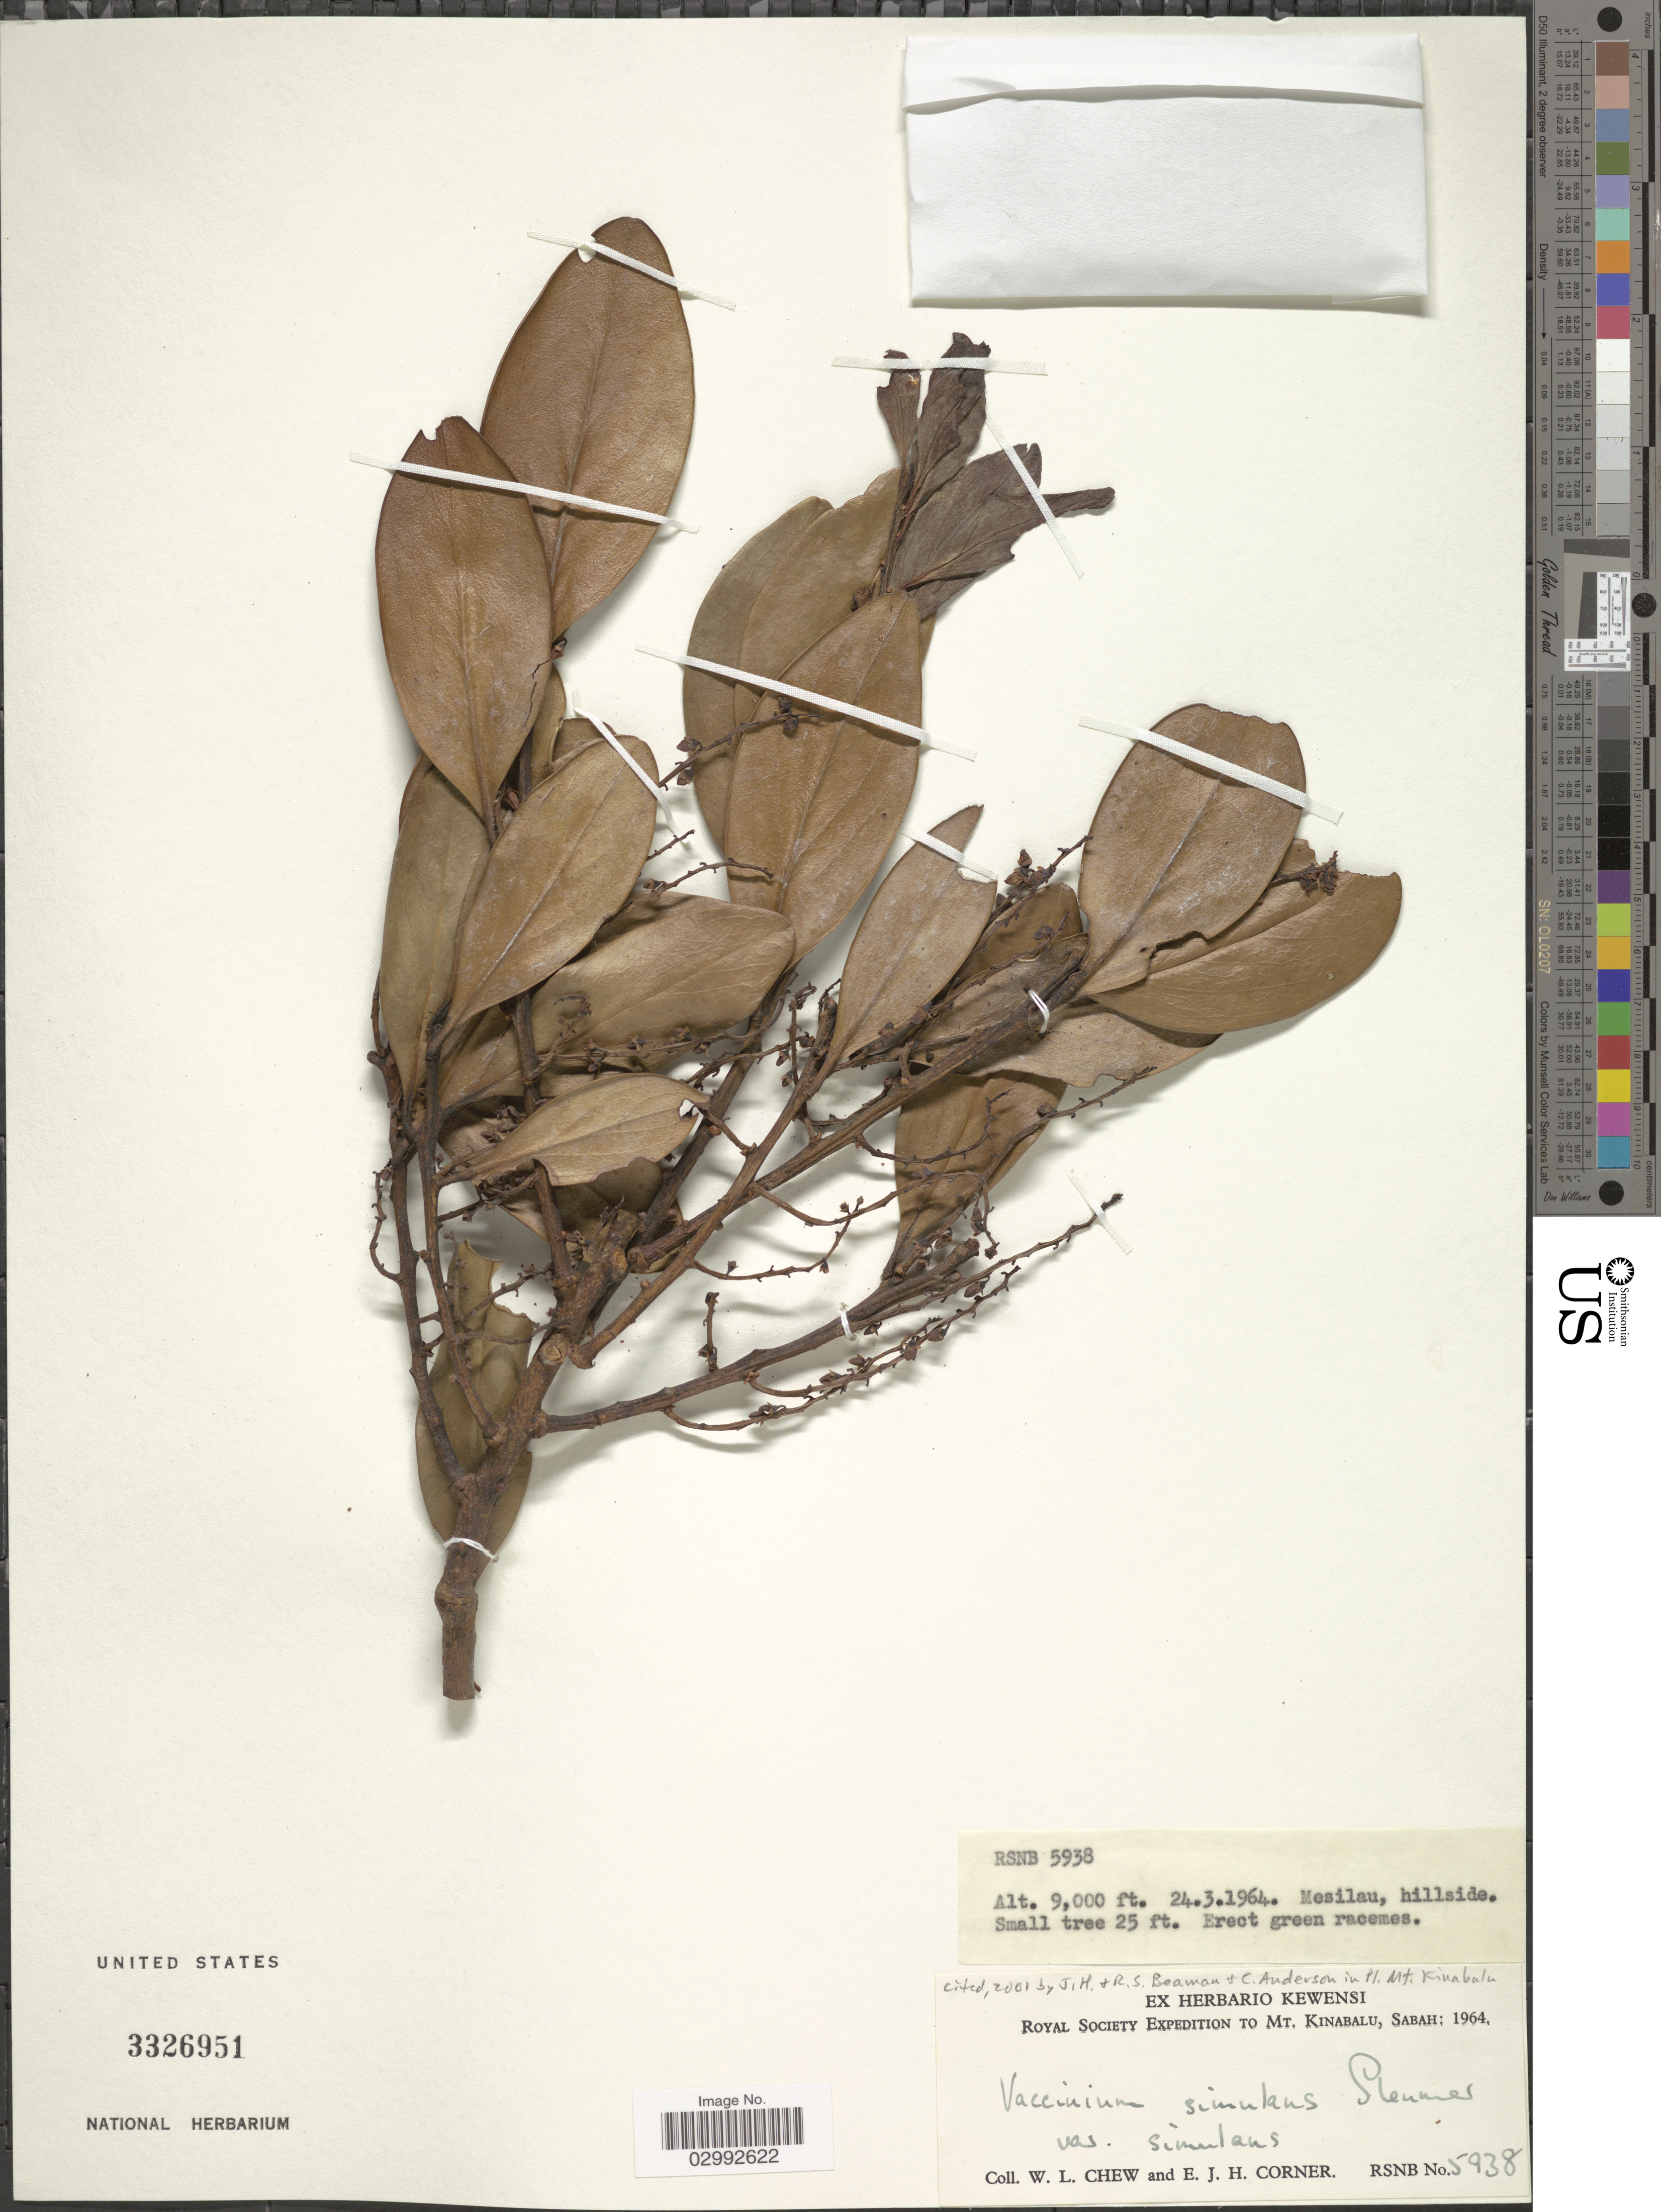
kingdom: Plantae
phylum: Tracheophyta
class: Magnoliopsida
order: Ericales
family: Ericaceae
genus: Vaccinium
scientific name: Vaccinium simulans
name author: Sleumer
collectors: W. Chew & E. Corner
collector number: RSNB 5938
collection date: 1964-03-24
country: Malaysia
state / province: Sabah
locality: Mesilau, hillside, Mt. Kinabalu, Sabah.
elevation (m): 2743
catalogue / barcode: US 3326951